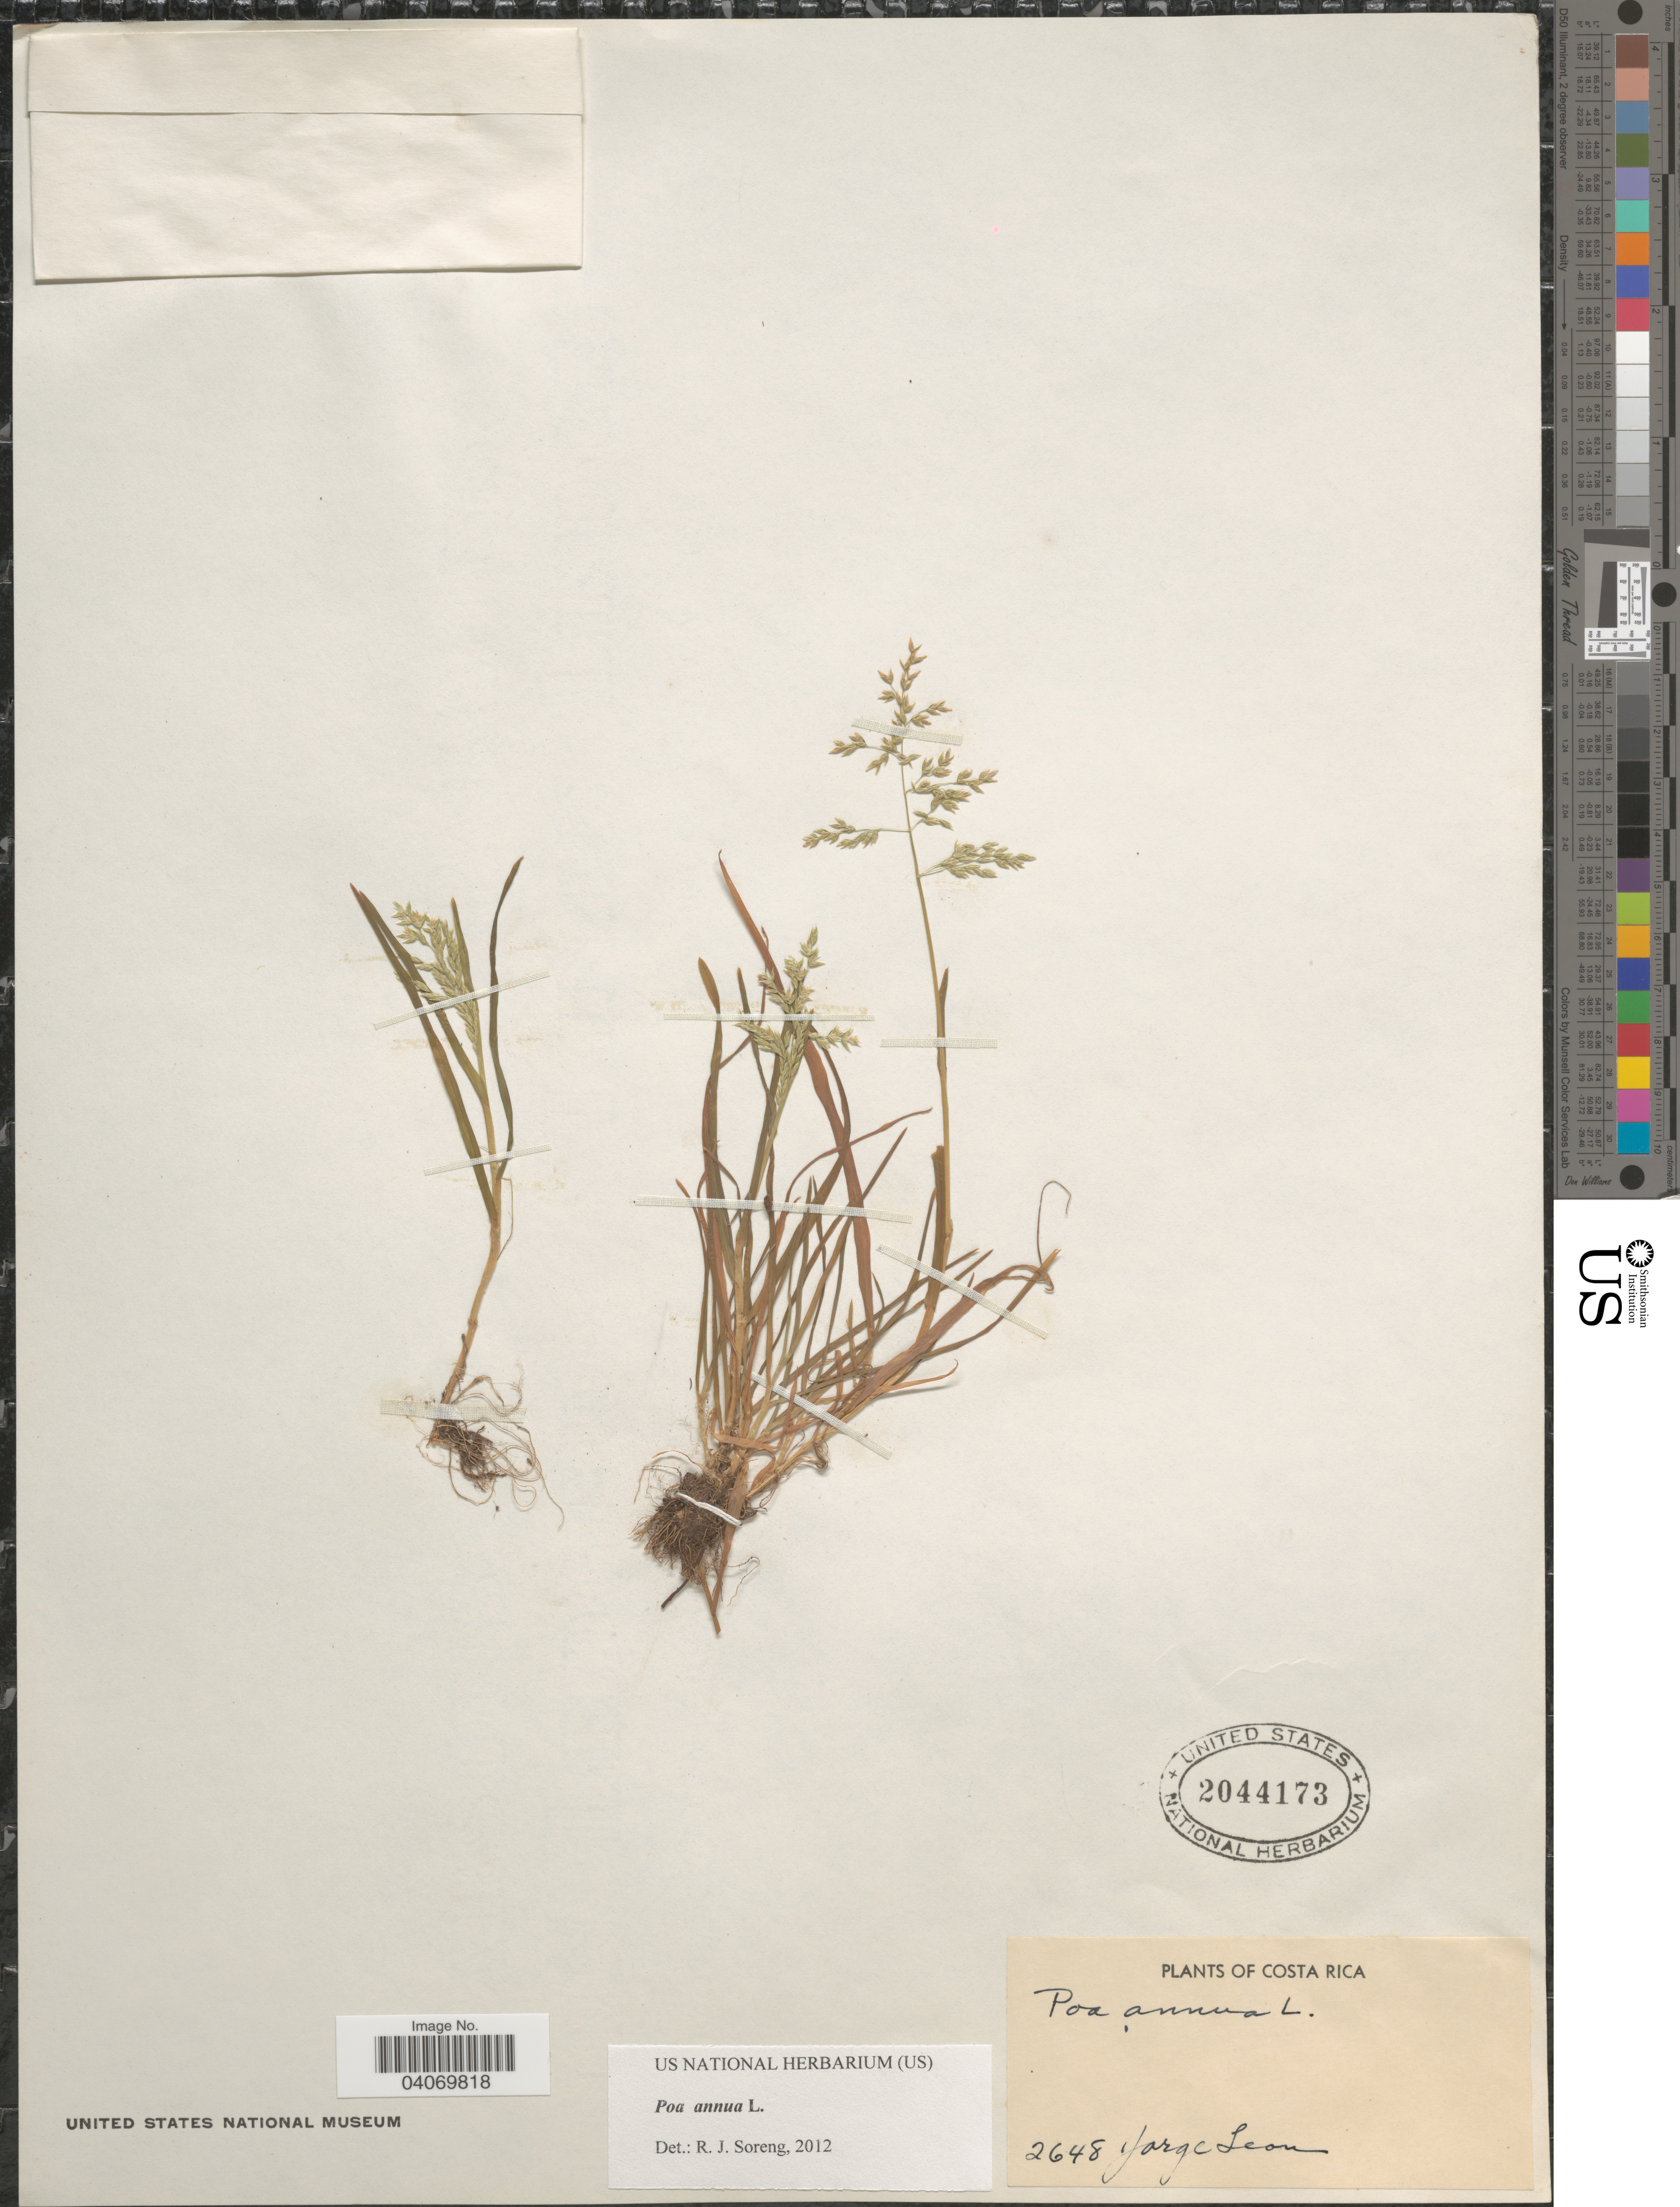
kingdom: Plantae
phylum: Tracheophyta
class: Liliopsida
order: Poales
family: Poaceae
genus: Poa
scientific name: Poa annua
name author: L.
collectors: J. León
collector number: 2648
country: Costa Rica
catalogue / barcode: US 2044173